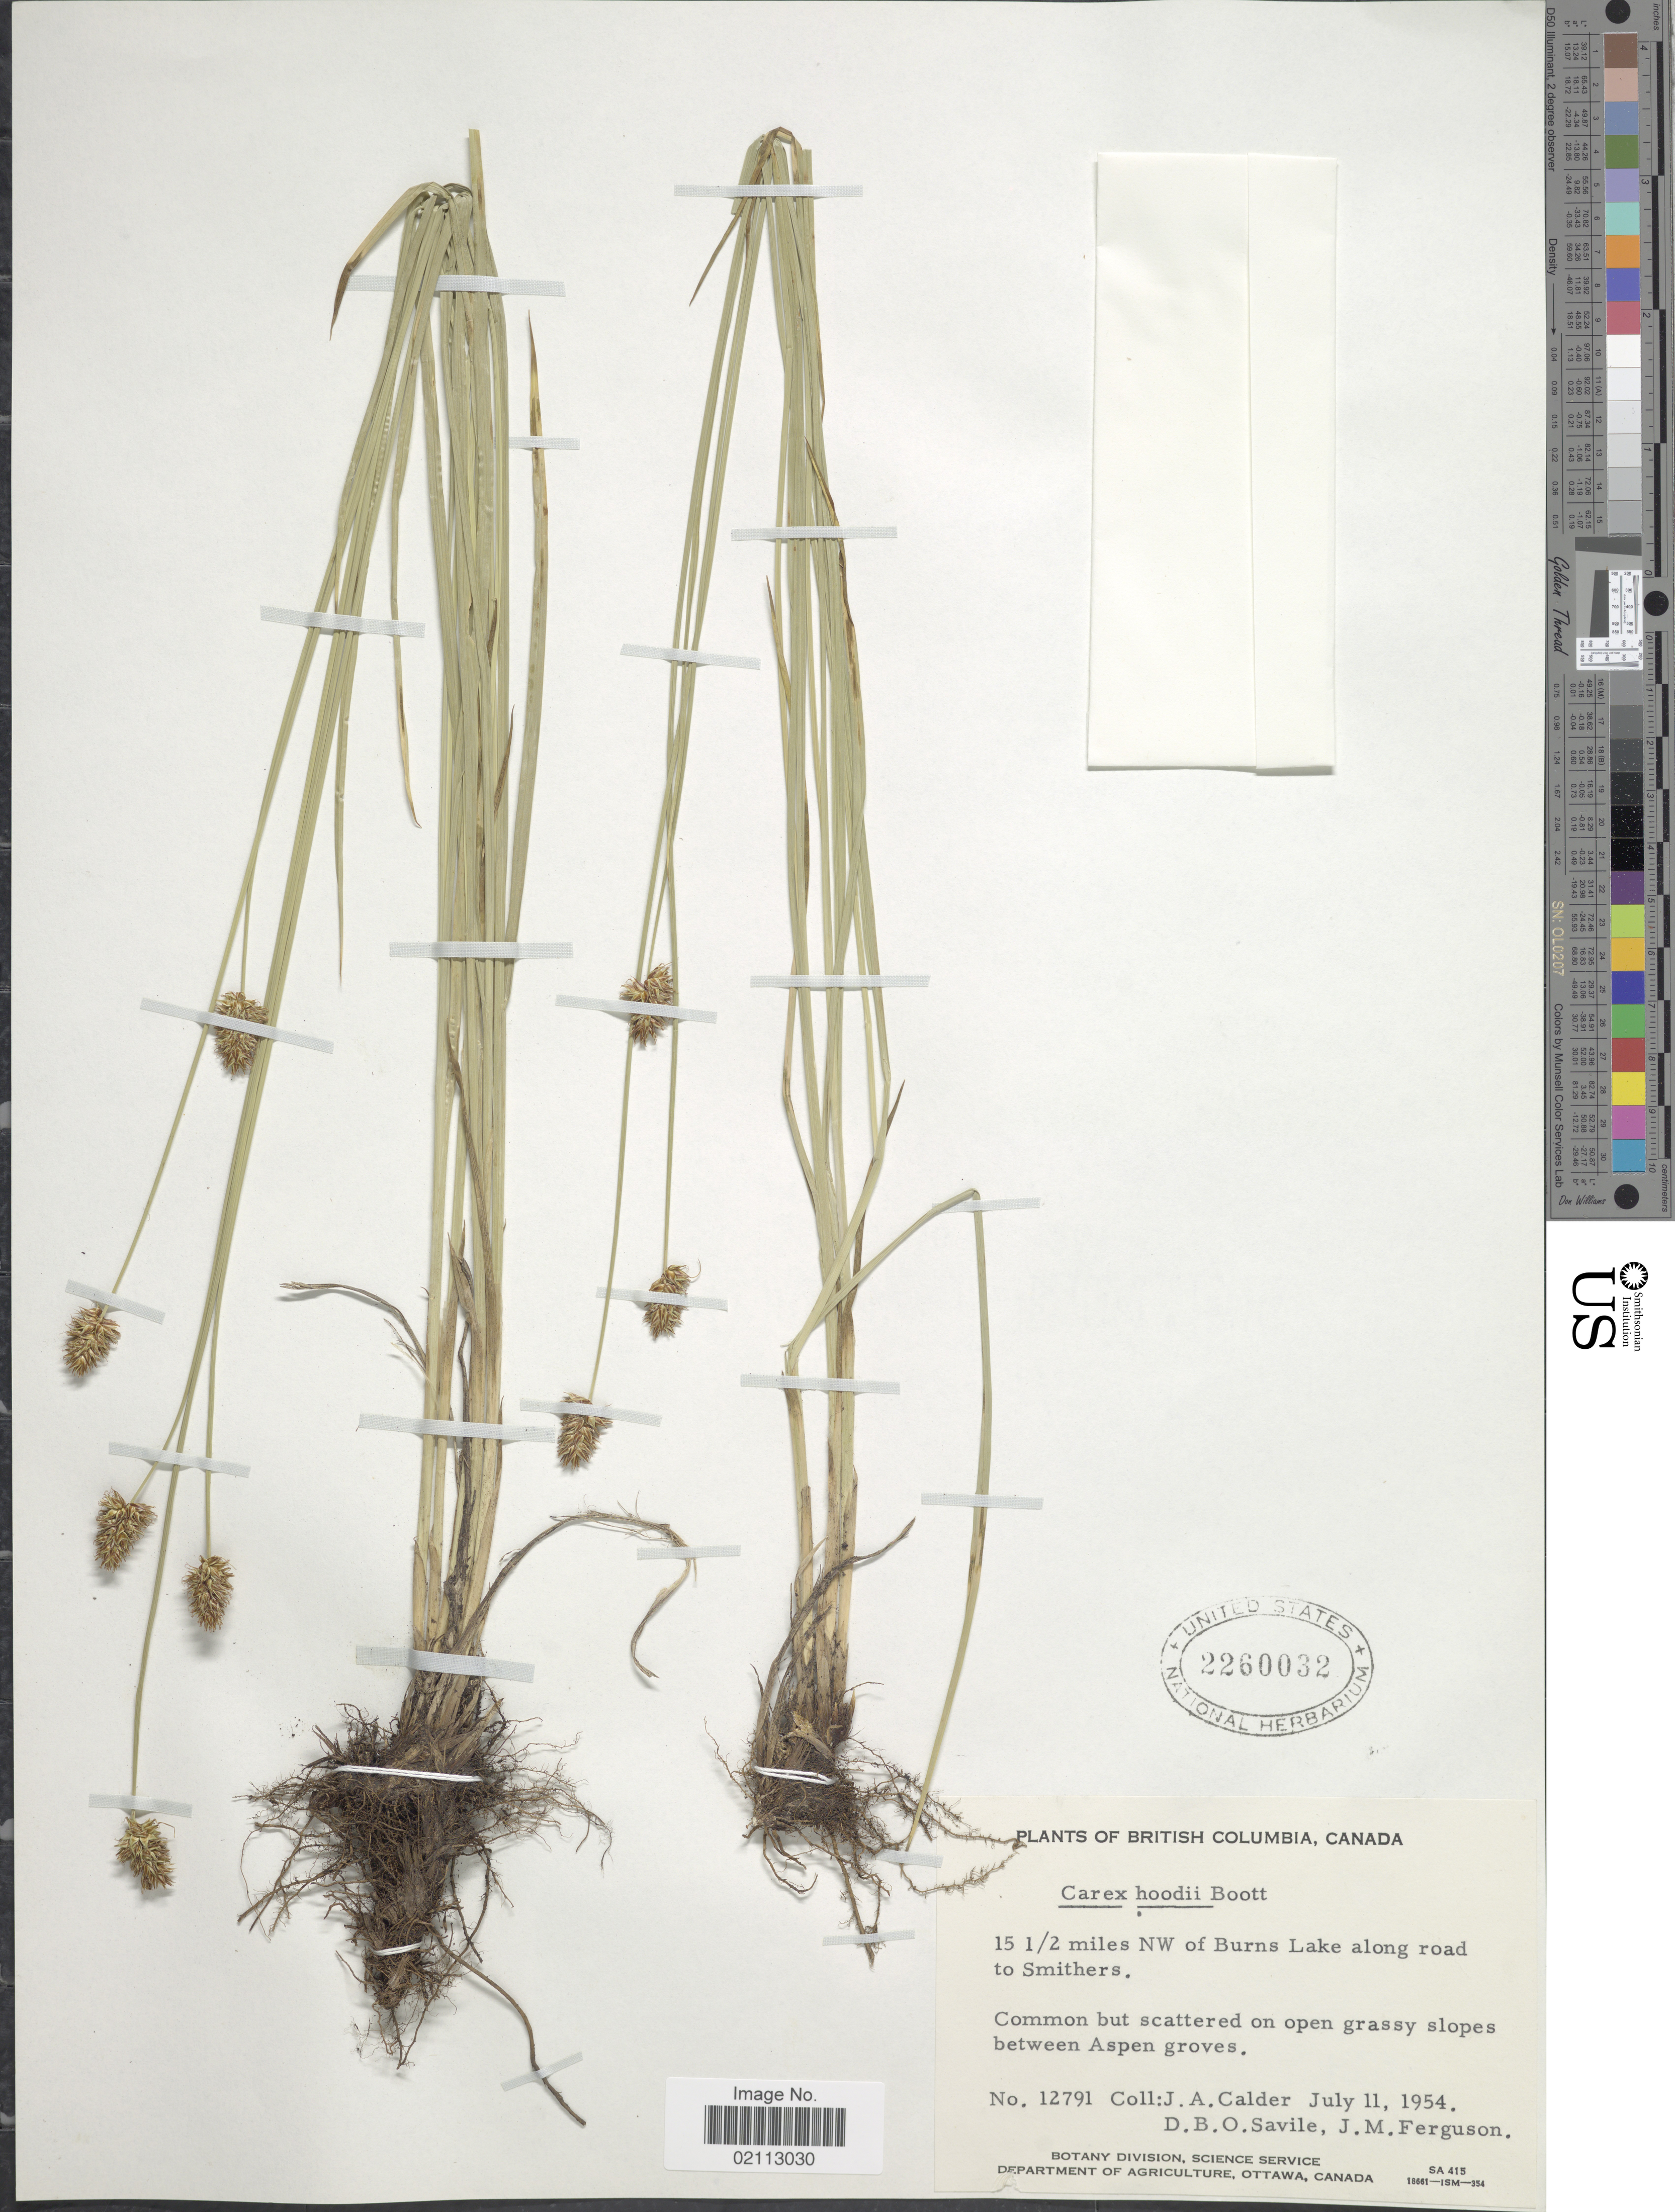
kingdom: Plantae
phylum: Tracheophyta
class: Liliopsida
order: Poales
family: Cyperaceae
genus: Carex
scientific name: Carex hoodii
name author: Boott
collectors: J. A. Calder, D. Savile & J. M. Ferguson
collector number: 12791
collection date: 1954-07-11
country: Canada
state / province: British Columbia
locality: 15 1/2 miles NW of Burns Lake along road to Smithers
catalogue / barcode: US 2260032